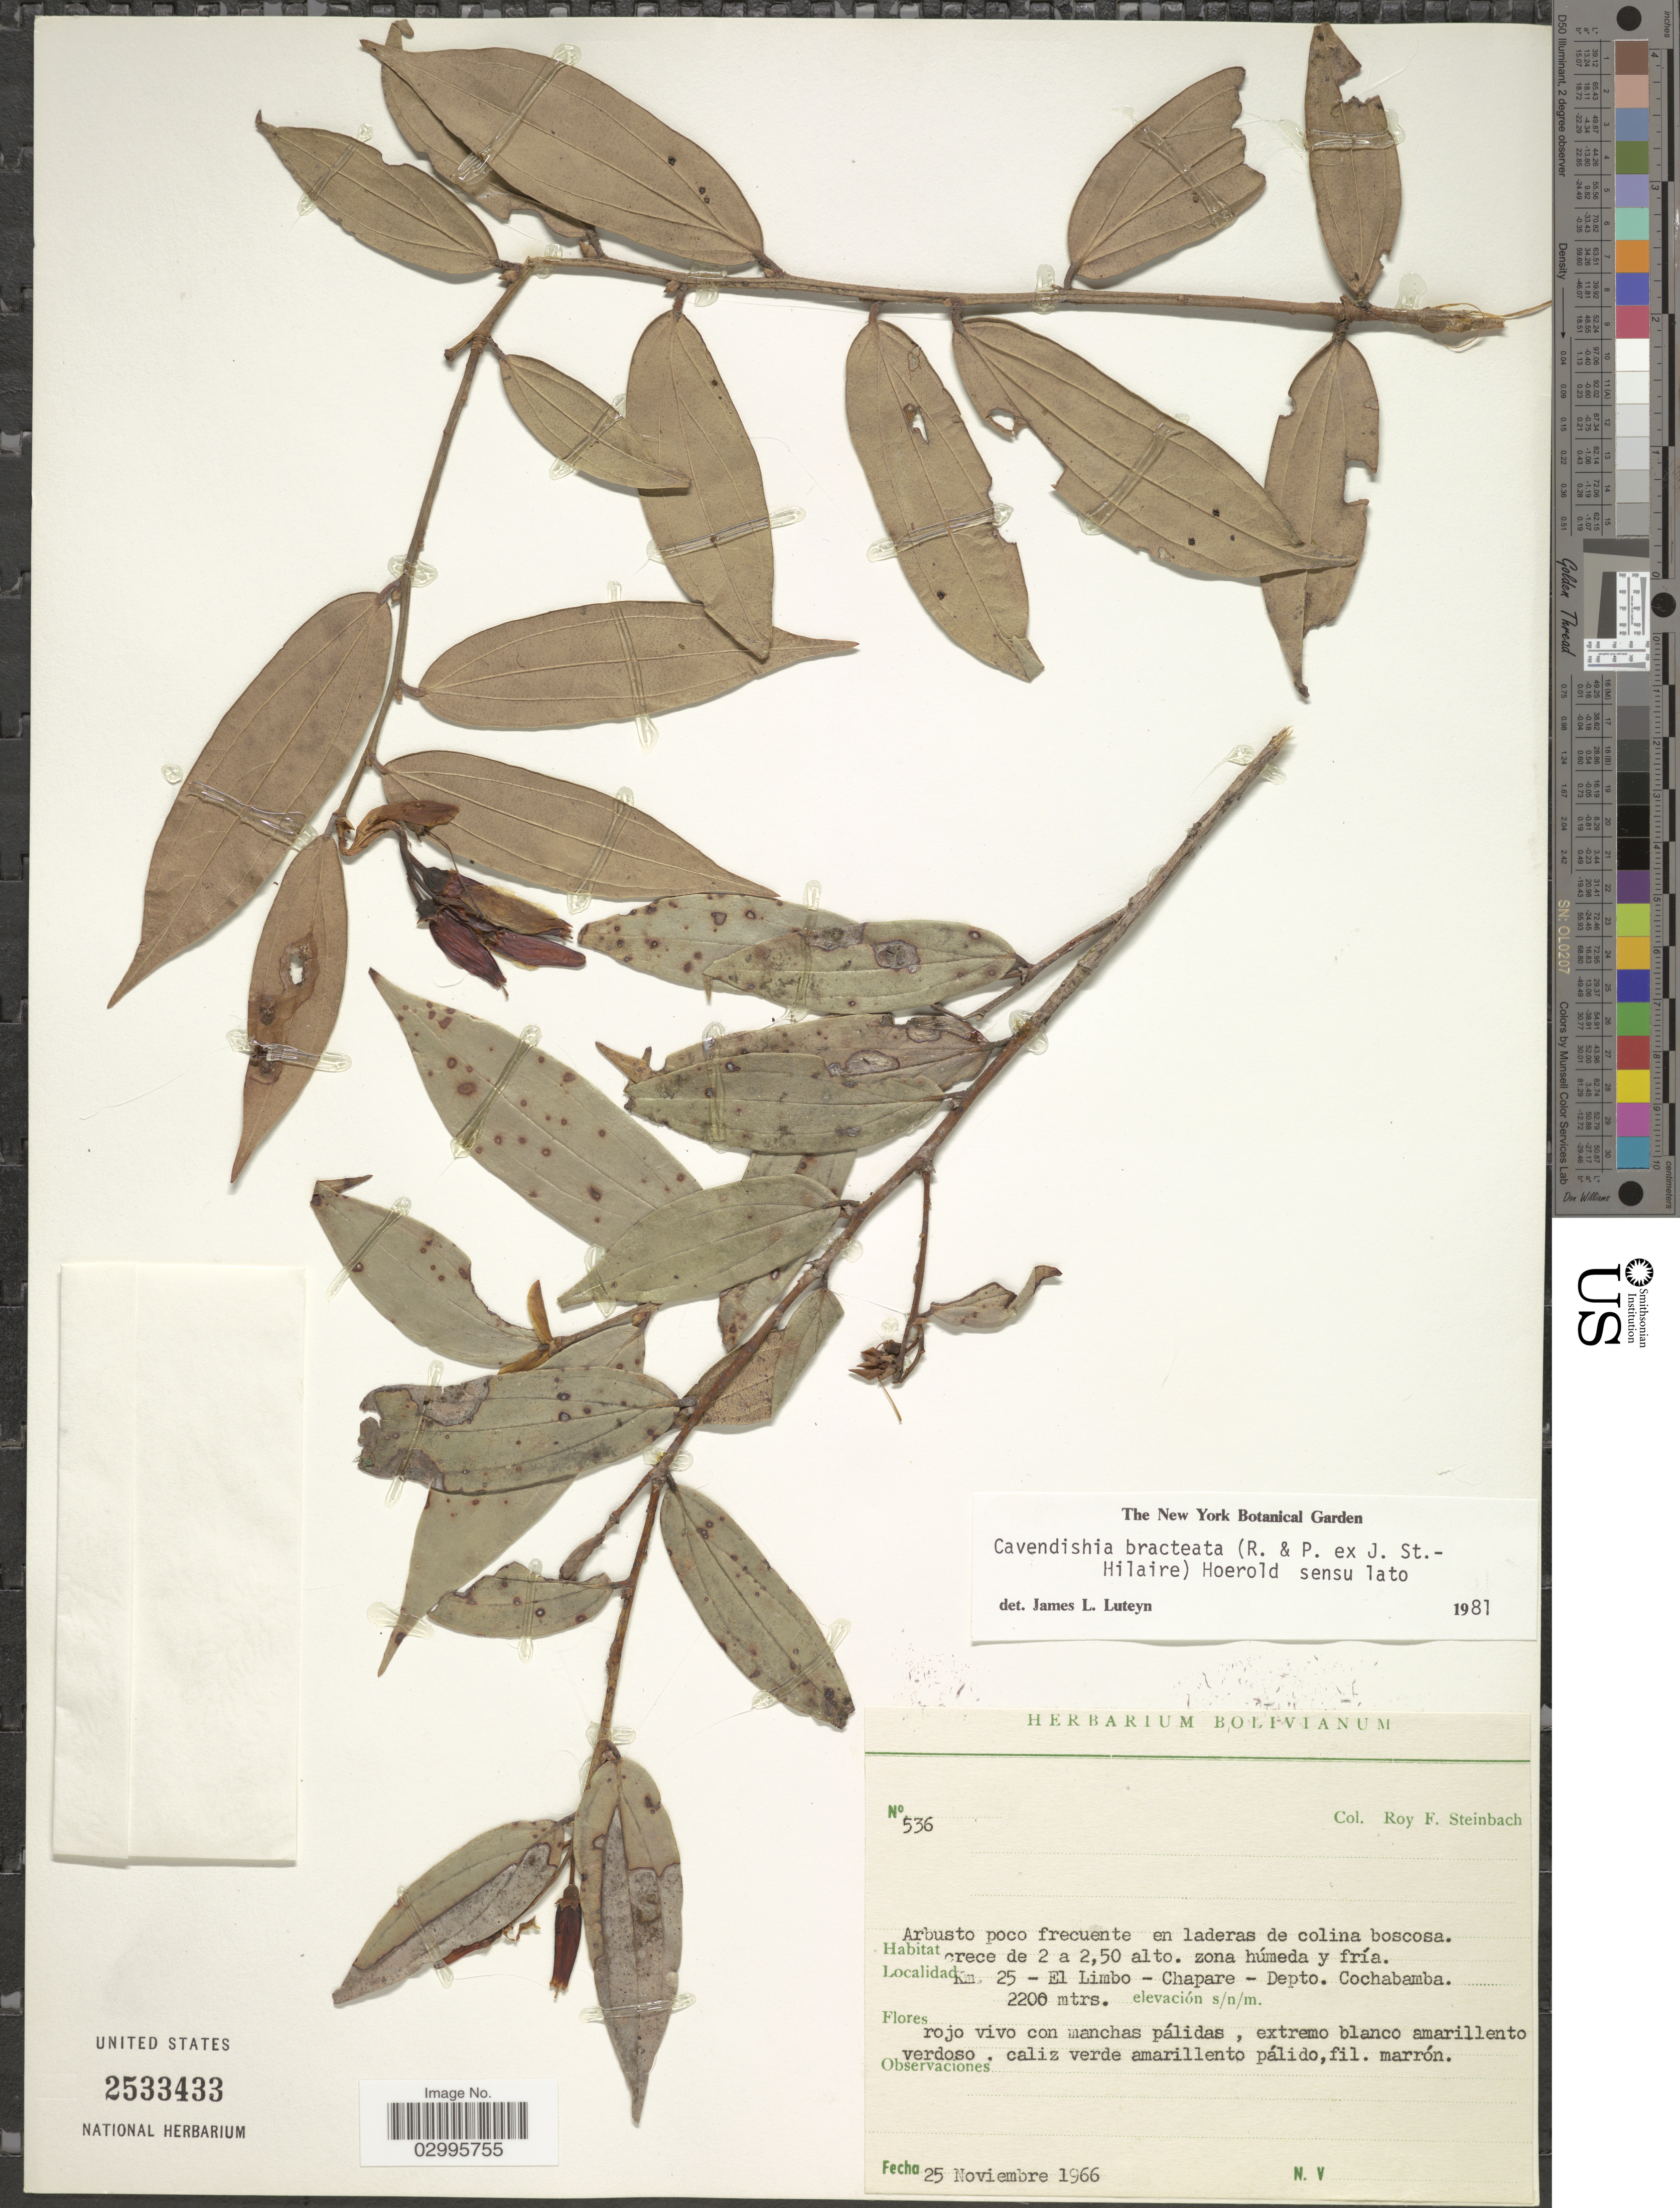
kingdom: Plantae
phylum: Tracheophyta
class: Magnoliopsida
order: Ericales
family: Ericaceae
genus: Cavendishia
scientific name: Cavendishia bracteata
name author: (Ruiz & Pav. ex J. St.-Hil.) Hoerold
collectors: R. F. Steinbach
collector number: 536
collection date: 1966-11-25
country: Bolivia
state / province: Cochabamba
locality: Km. 25 - El Limbo - Chapare - Depto. Cochabamba.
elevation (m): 2200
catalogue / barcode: US 2533433